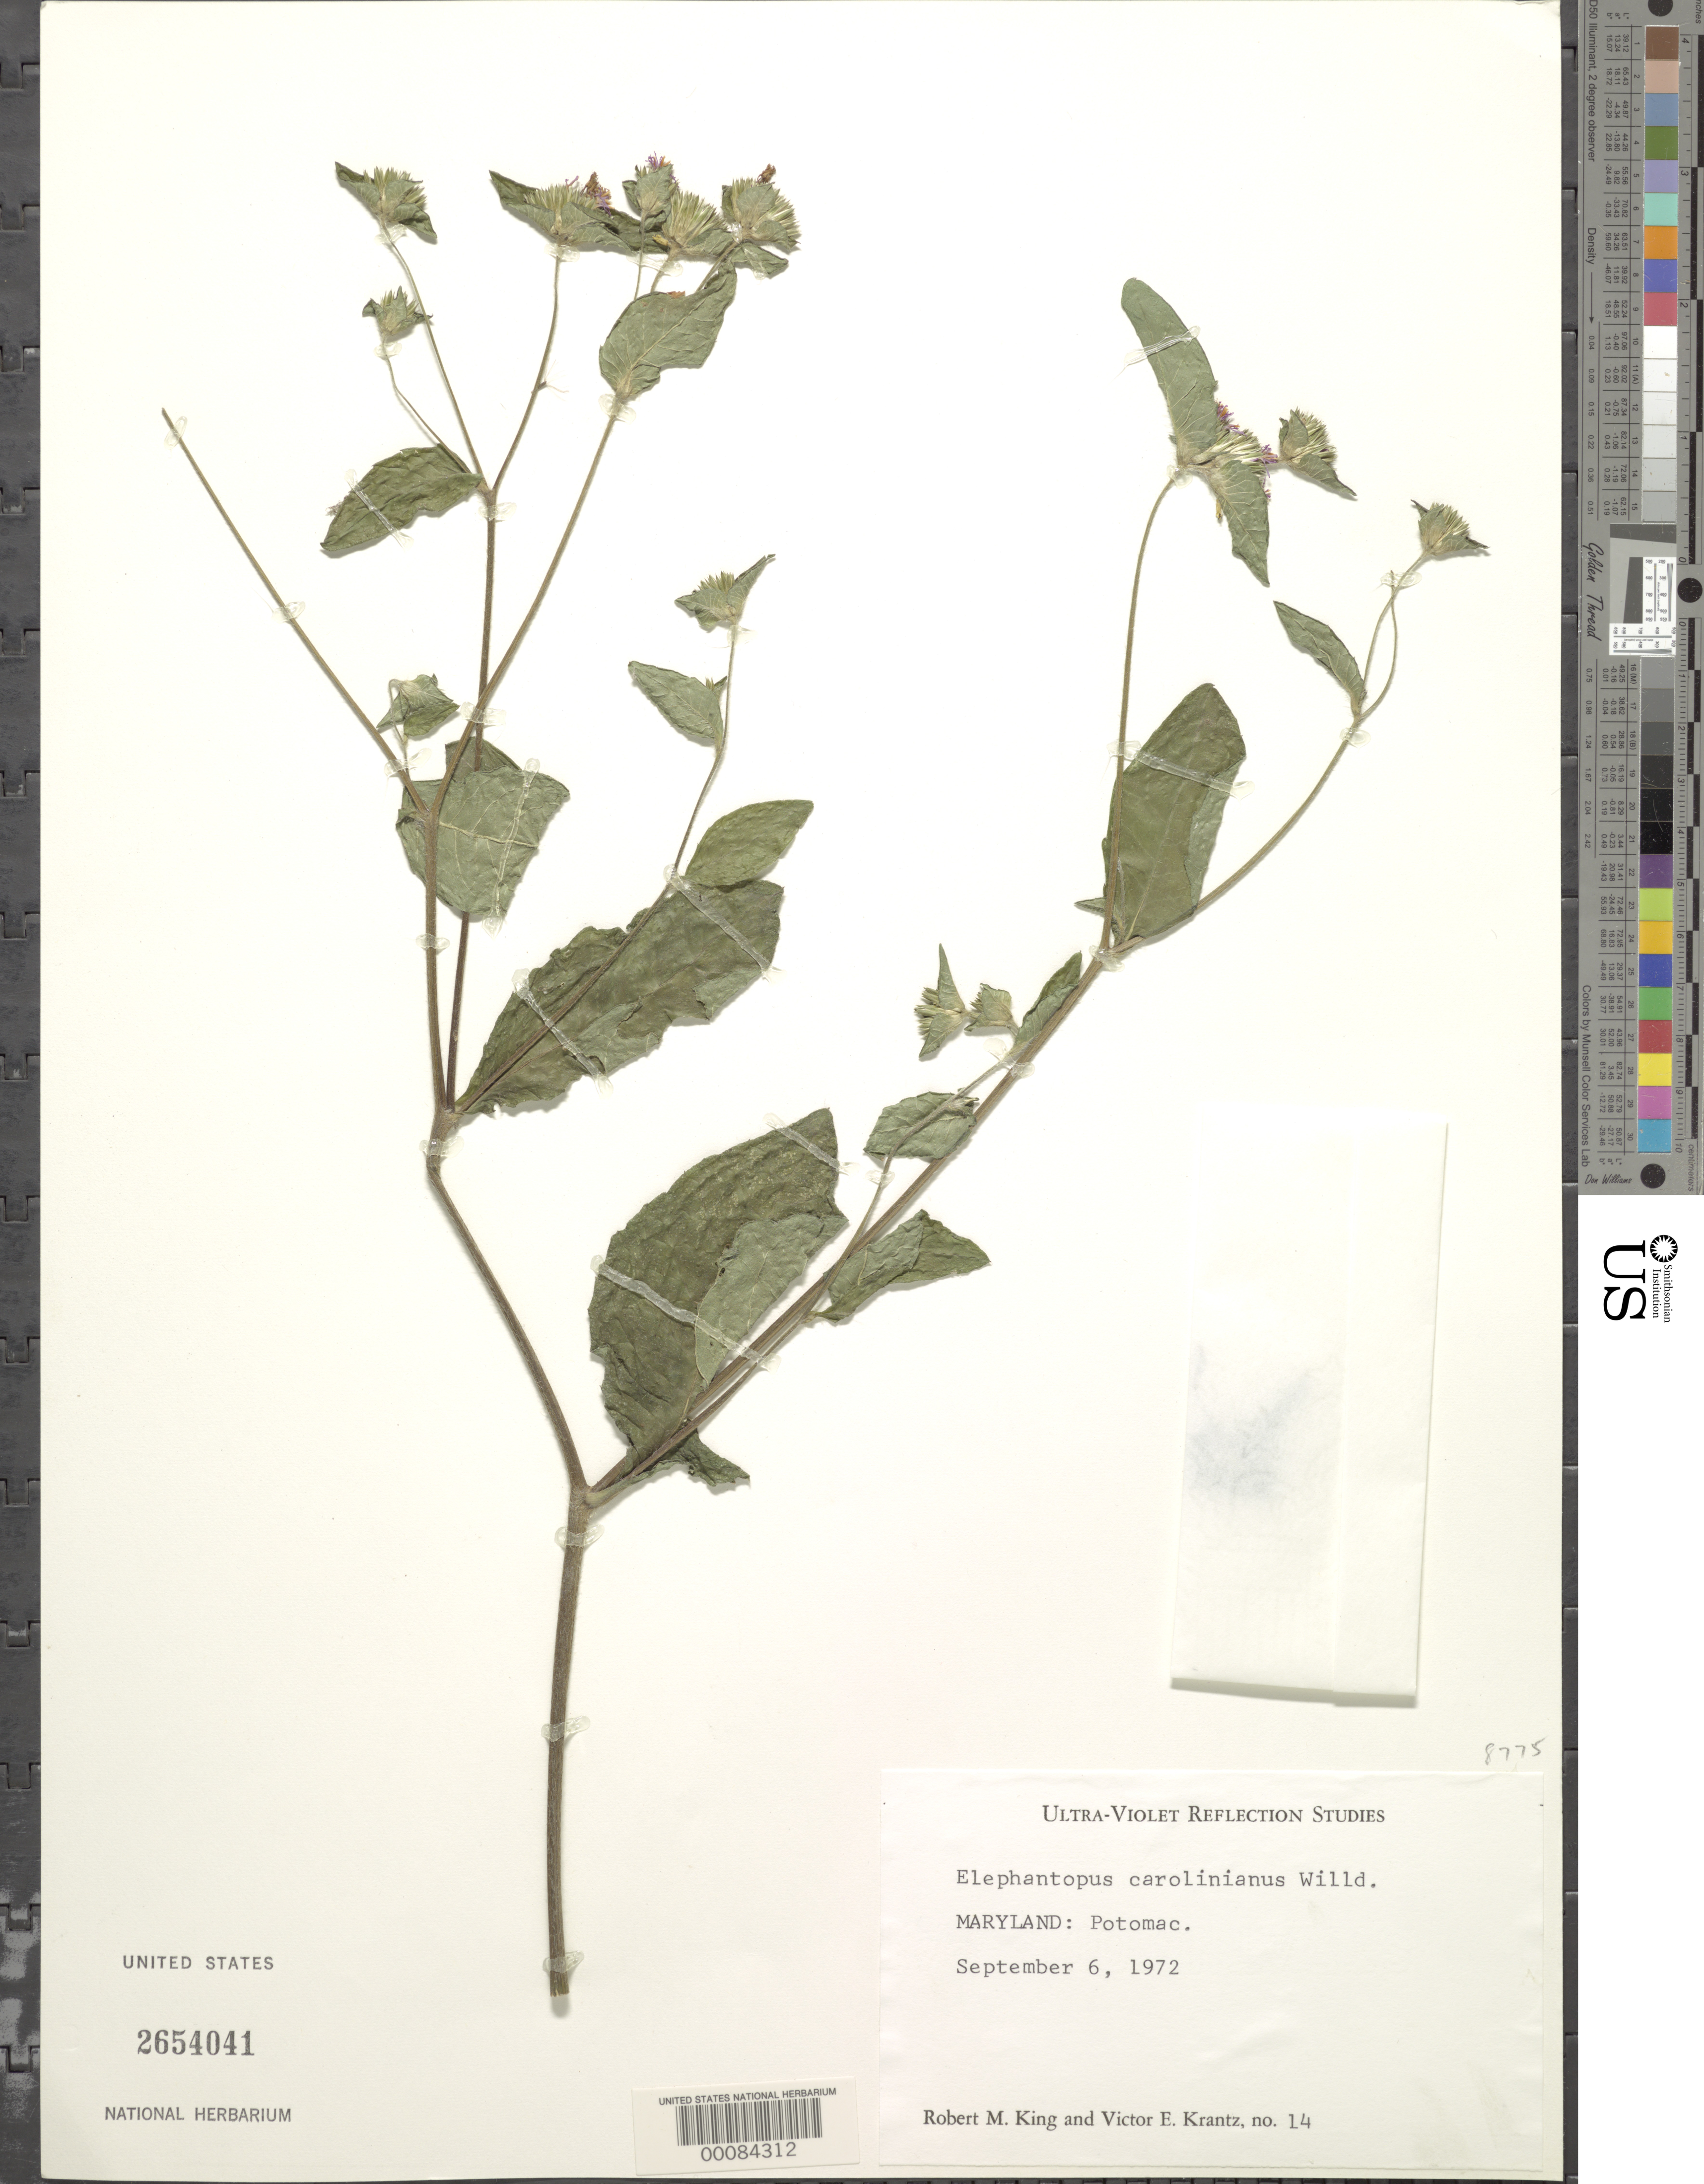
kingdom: Plantae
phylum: Tracheophyta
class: Magnoliopsida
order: Asterales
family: Asteraceae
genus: Elephantopus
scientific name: Elephantopus carolinianus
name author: Raeusch.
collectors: R. M. King & V. Krantz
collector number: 14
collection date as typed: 06 Sep 1972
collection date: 1972-09-06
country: United States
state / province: Maryland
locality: Potomac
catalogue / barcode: US 2654041